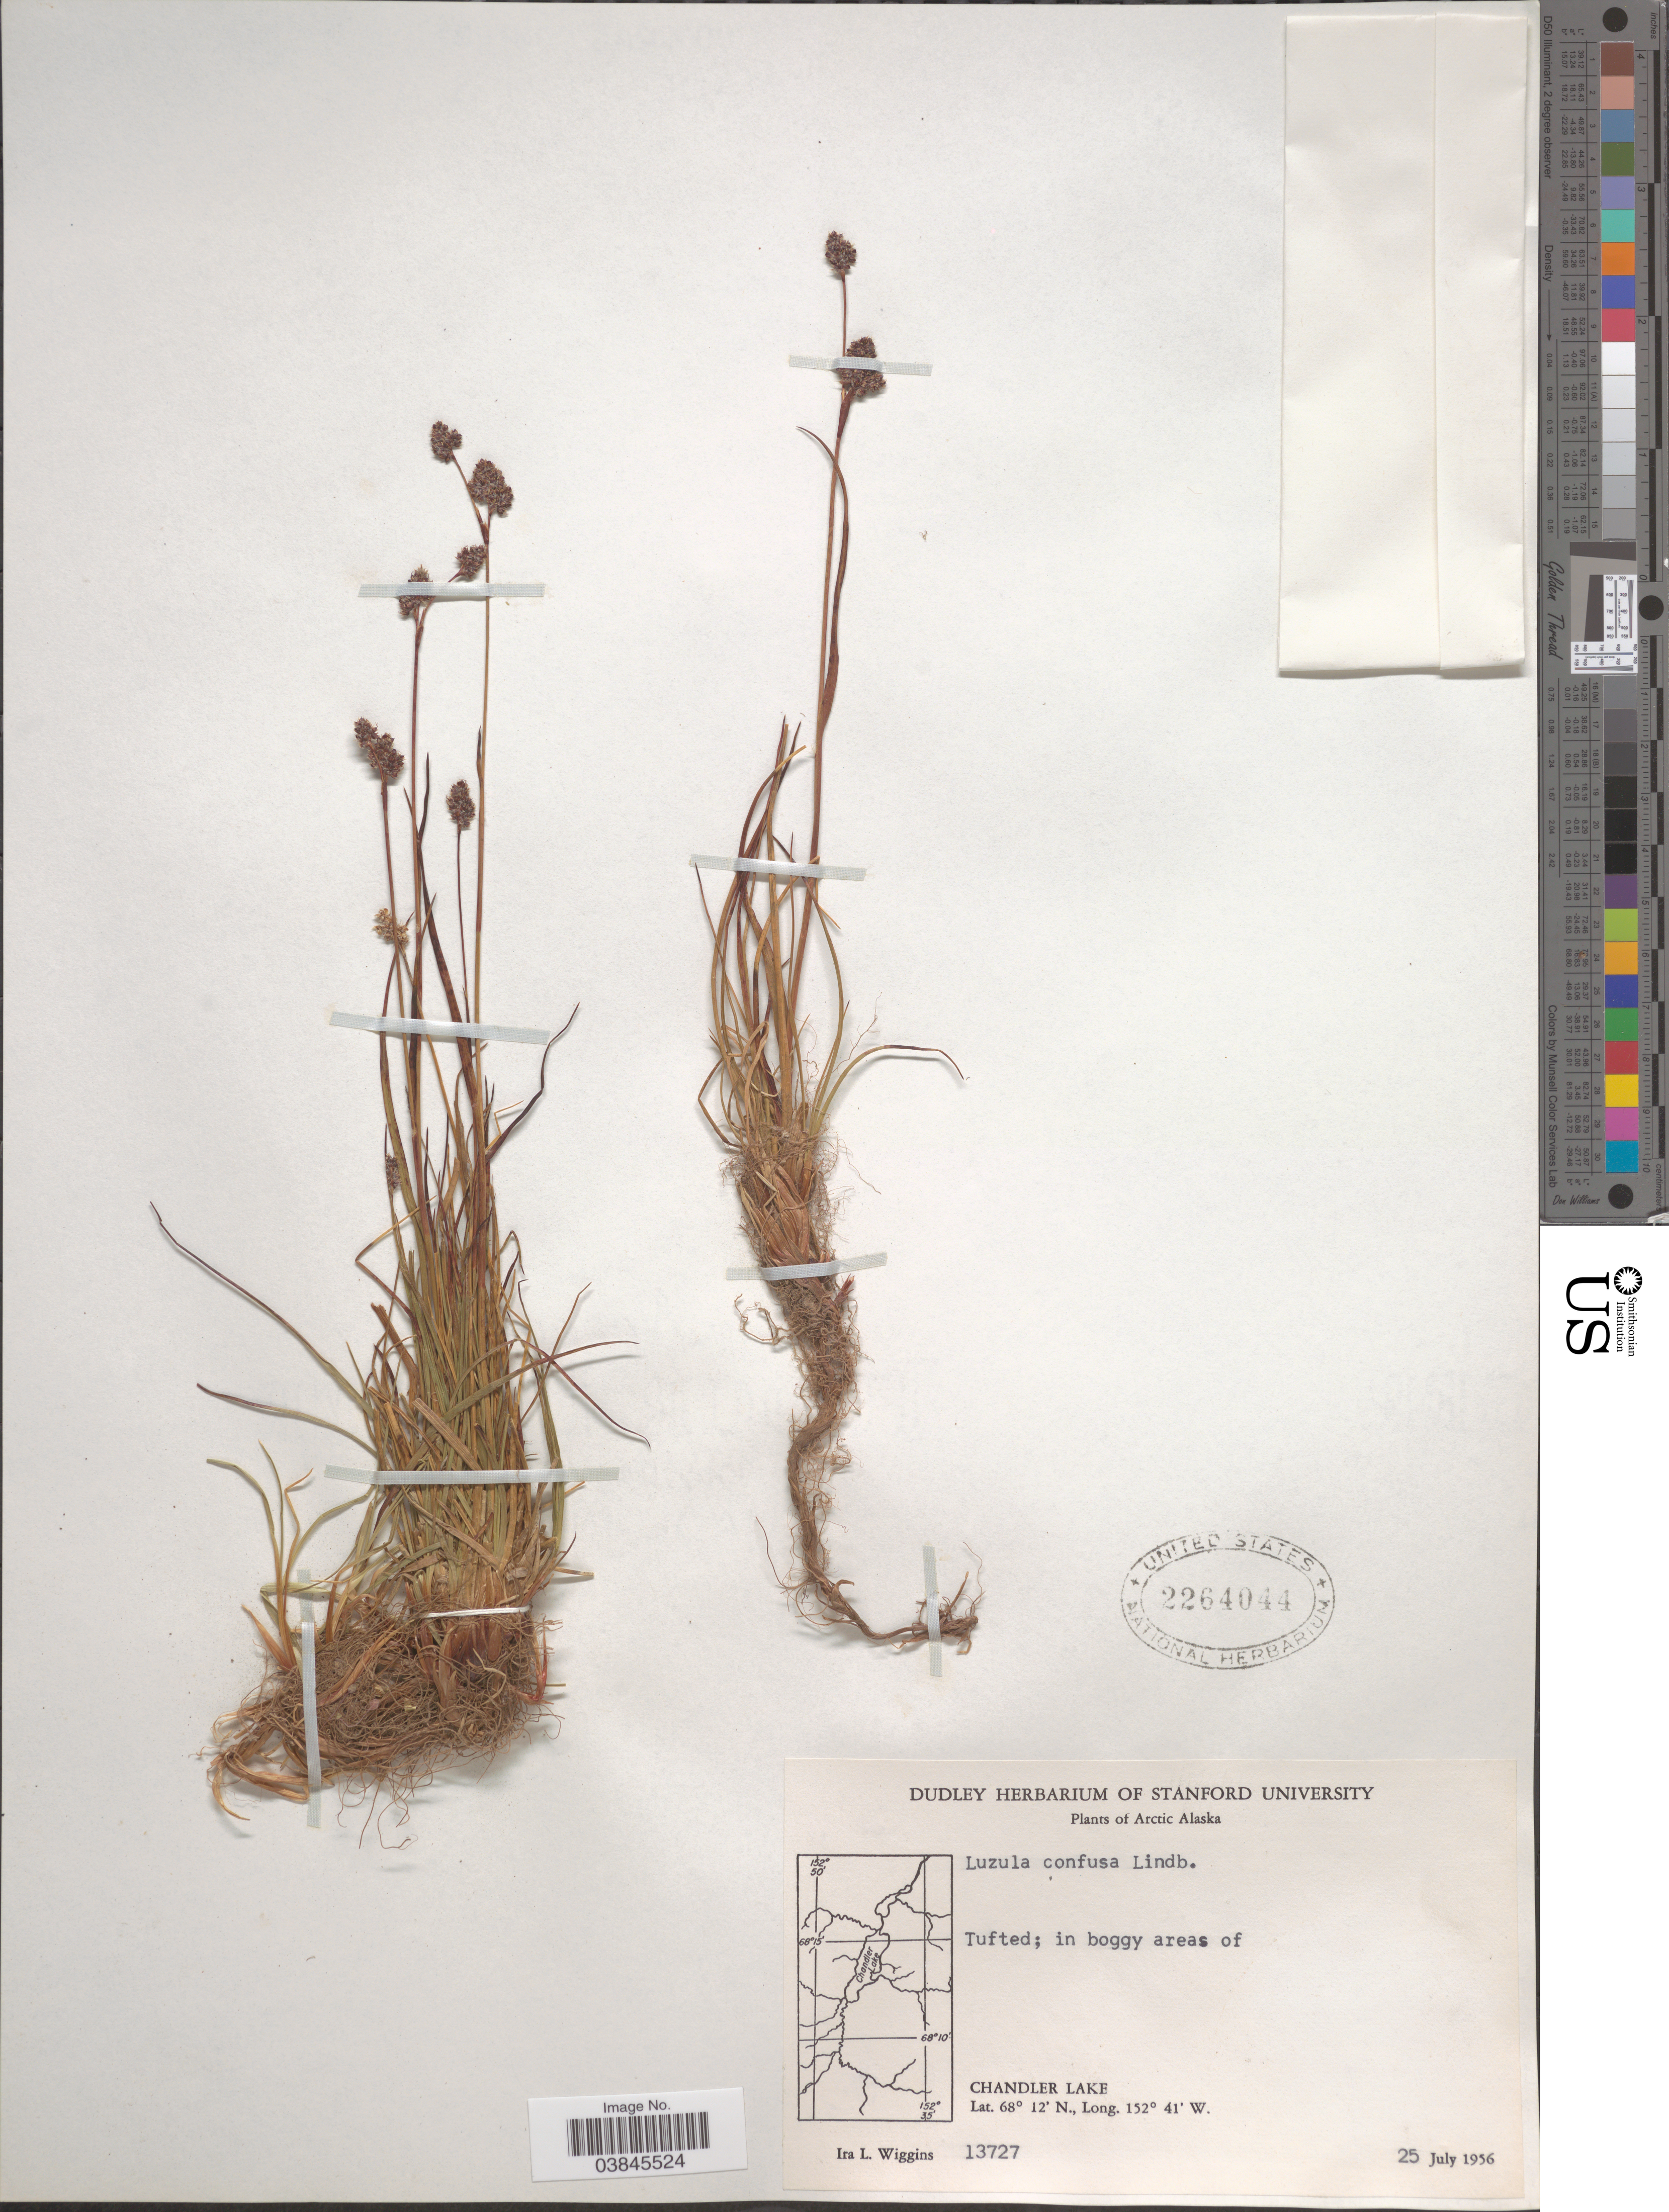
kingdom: Plantae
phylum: Tracheophyta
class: Liliopsida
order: Poales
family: Juncaceae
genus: Luzula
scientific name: Luzula confusa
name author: Lindeb.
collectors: I. L. Wiggins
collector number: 13727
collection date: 1956-07-25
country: United States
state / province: Alaska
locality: Arctic Alaska. Tufted; in boggy areas of Chandler Lake.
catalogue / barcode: US 2264044